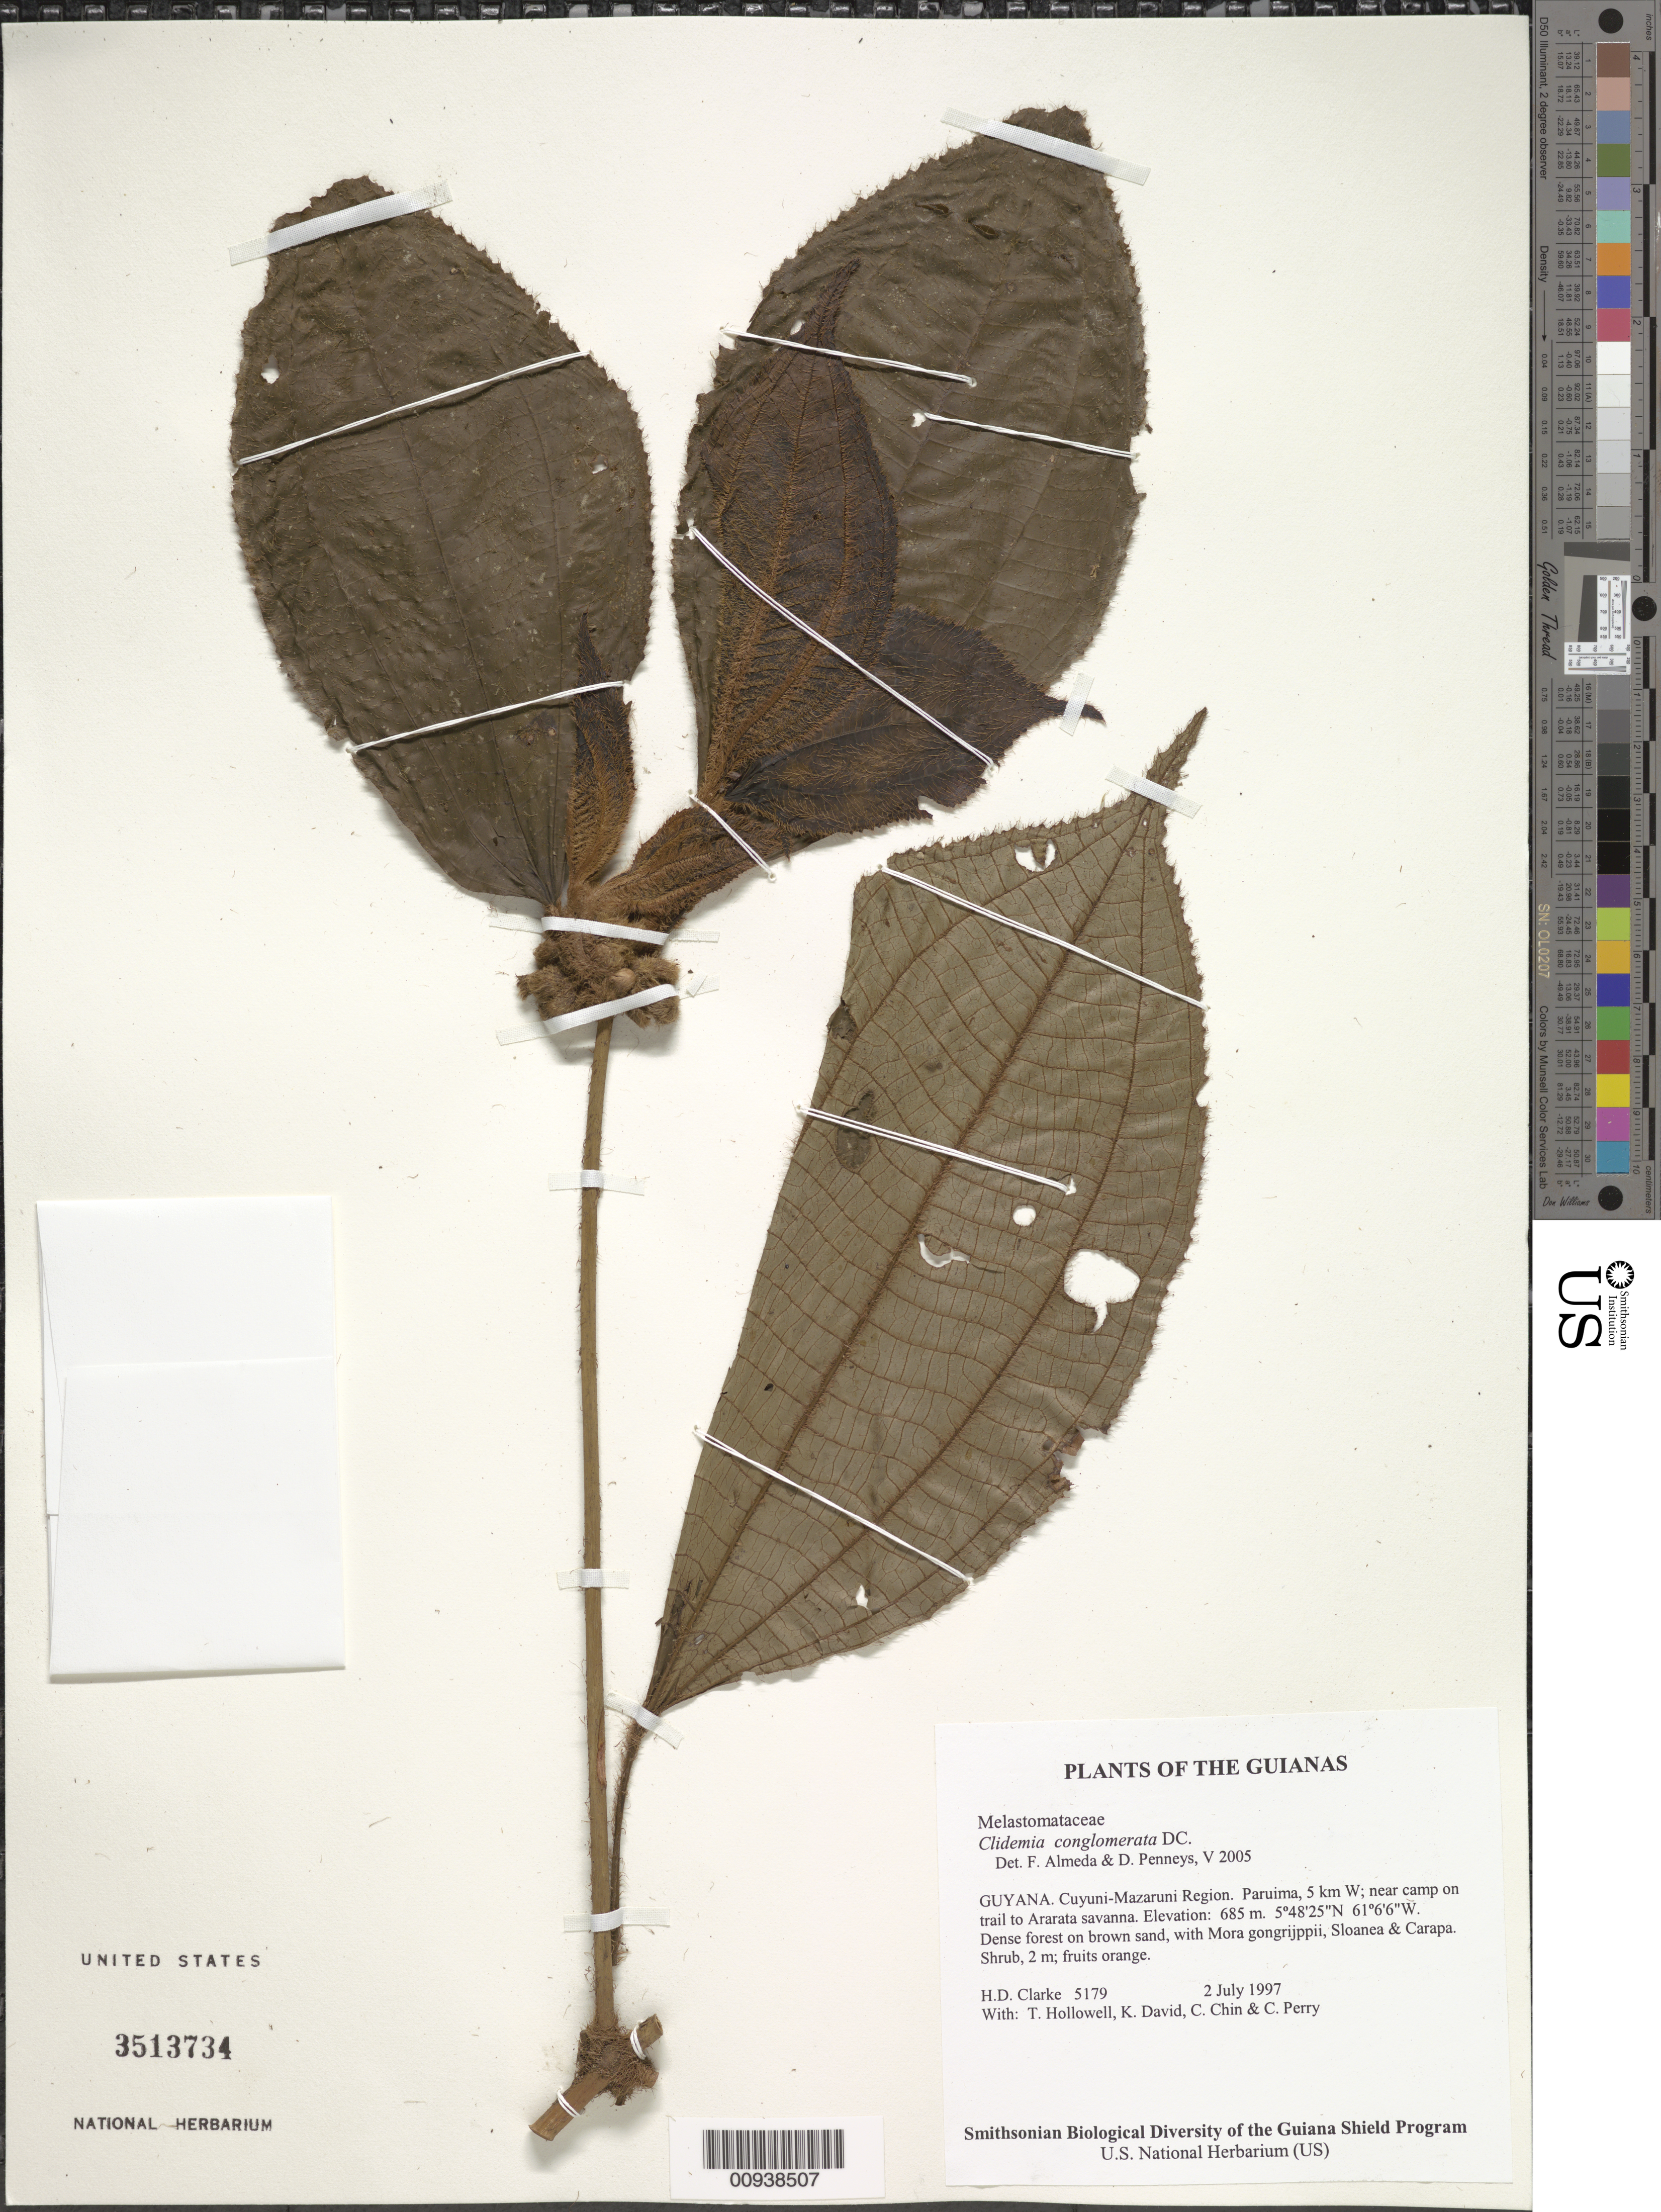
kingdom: Plantae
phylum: Tracheophyta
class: Magnoliopsida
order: Myrtales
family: Melastomataceae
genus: Clidemia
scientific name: Clidemia conglomerata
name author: DC.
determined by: Almeda, F.; Penneys, D. S.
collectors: H. D. Clarke, T. Hollowell, K. David, C. Chin & C. Perry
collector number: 5179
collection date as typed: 2 July 1997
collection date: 1997-07-02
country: Guyana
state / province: Cuyuni-Mazaruni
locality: Paruima, 5 km W; near camp on trail to Ararata savanna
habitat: Dense forest on brown sand, with Mora gongrijppii, Sloanea & Carapa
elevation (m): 685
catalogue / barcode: US 3513734